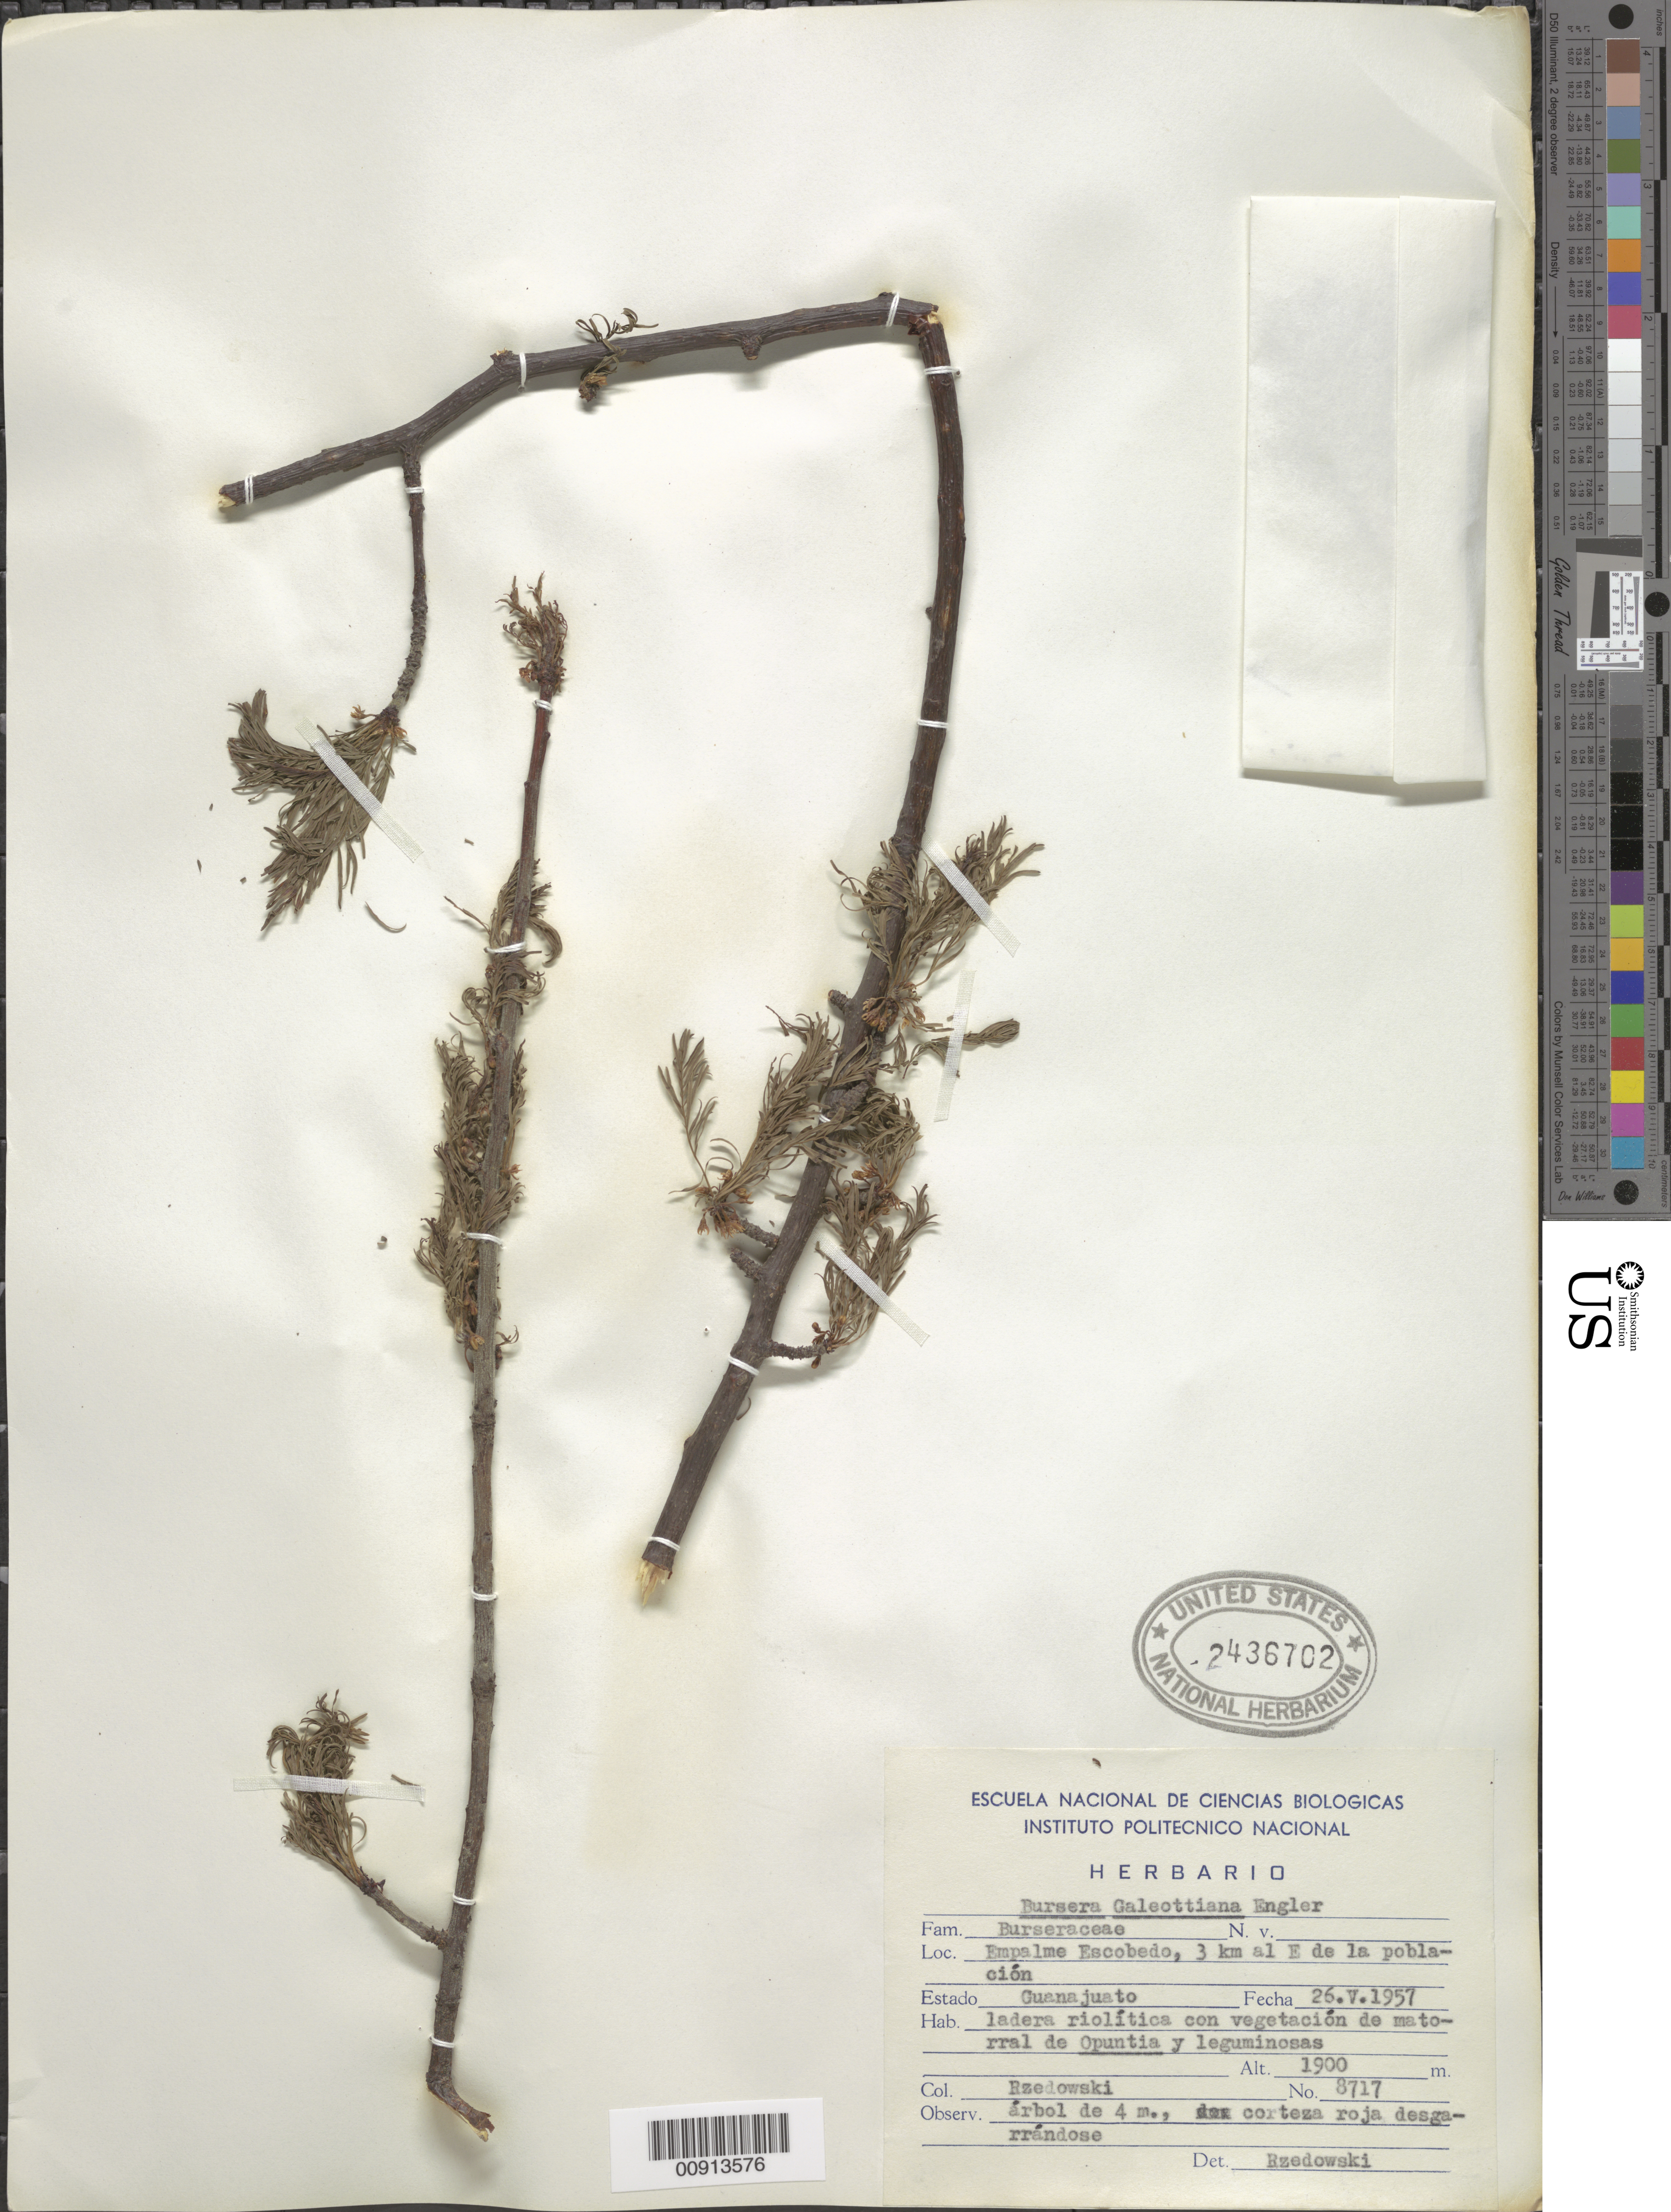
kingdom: Plantae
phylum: Tracheophyta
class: Magnoliopsida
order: Sapindales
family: Burseraceae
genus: Bursera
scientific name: Bursera galeottiana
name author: Engl.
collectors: J. Rzedowski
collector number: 8717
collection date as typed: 26 May 1957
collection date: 1957-05-26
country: Mexico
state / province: Guanajuato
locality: Empalme Escobedo, 3 km al E de la población. Estado Guanajuato.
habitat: Ladera riolítica con vegetación de matorral de Opuntia y leguminosas.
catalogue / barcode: US 2436702